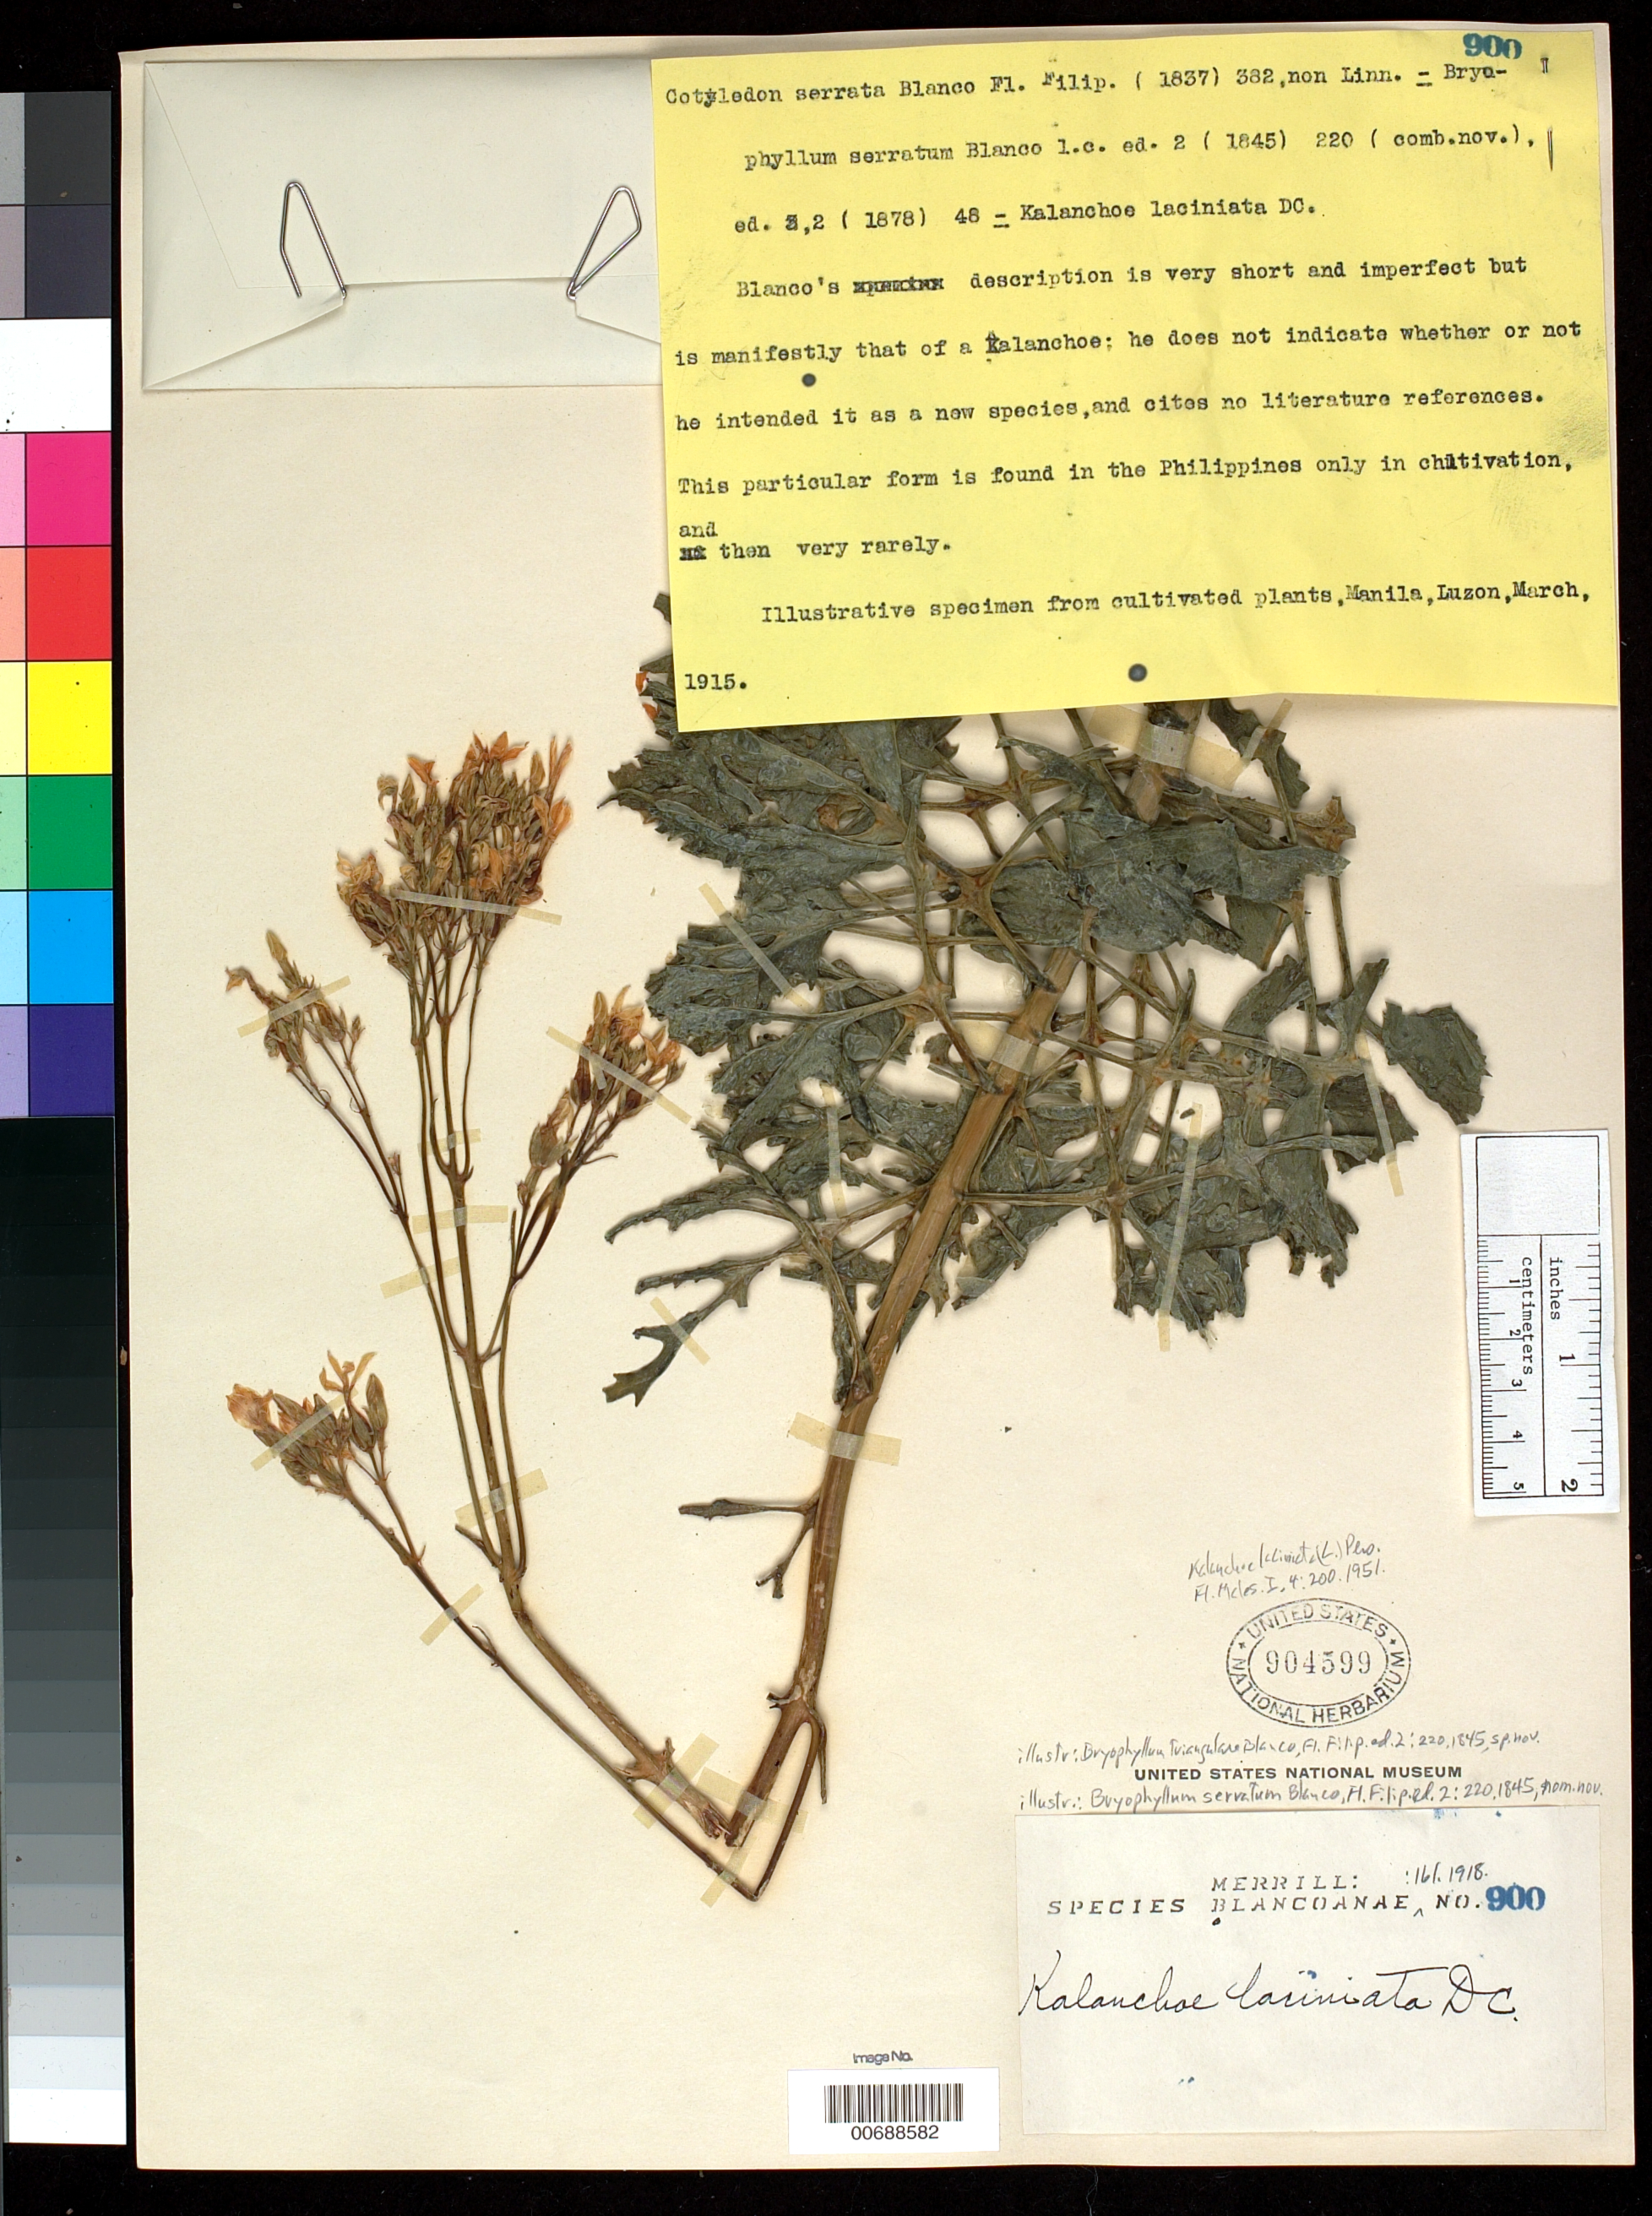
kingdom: Plantae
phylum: Tracheophyta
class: Magnoliopsida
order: Saxifragales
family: Crassulaceae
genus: Kalanchoe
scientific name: Kalanchoe laciniata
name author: (L.) DC.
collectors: E. D. Merrill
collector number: Sp. Blancoan. 0900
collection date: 1915-03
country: Philippines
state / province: National Capital Region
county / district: Manila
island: Luzon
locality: Manila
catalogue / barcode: US 904599